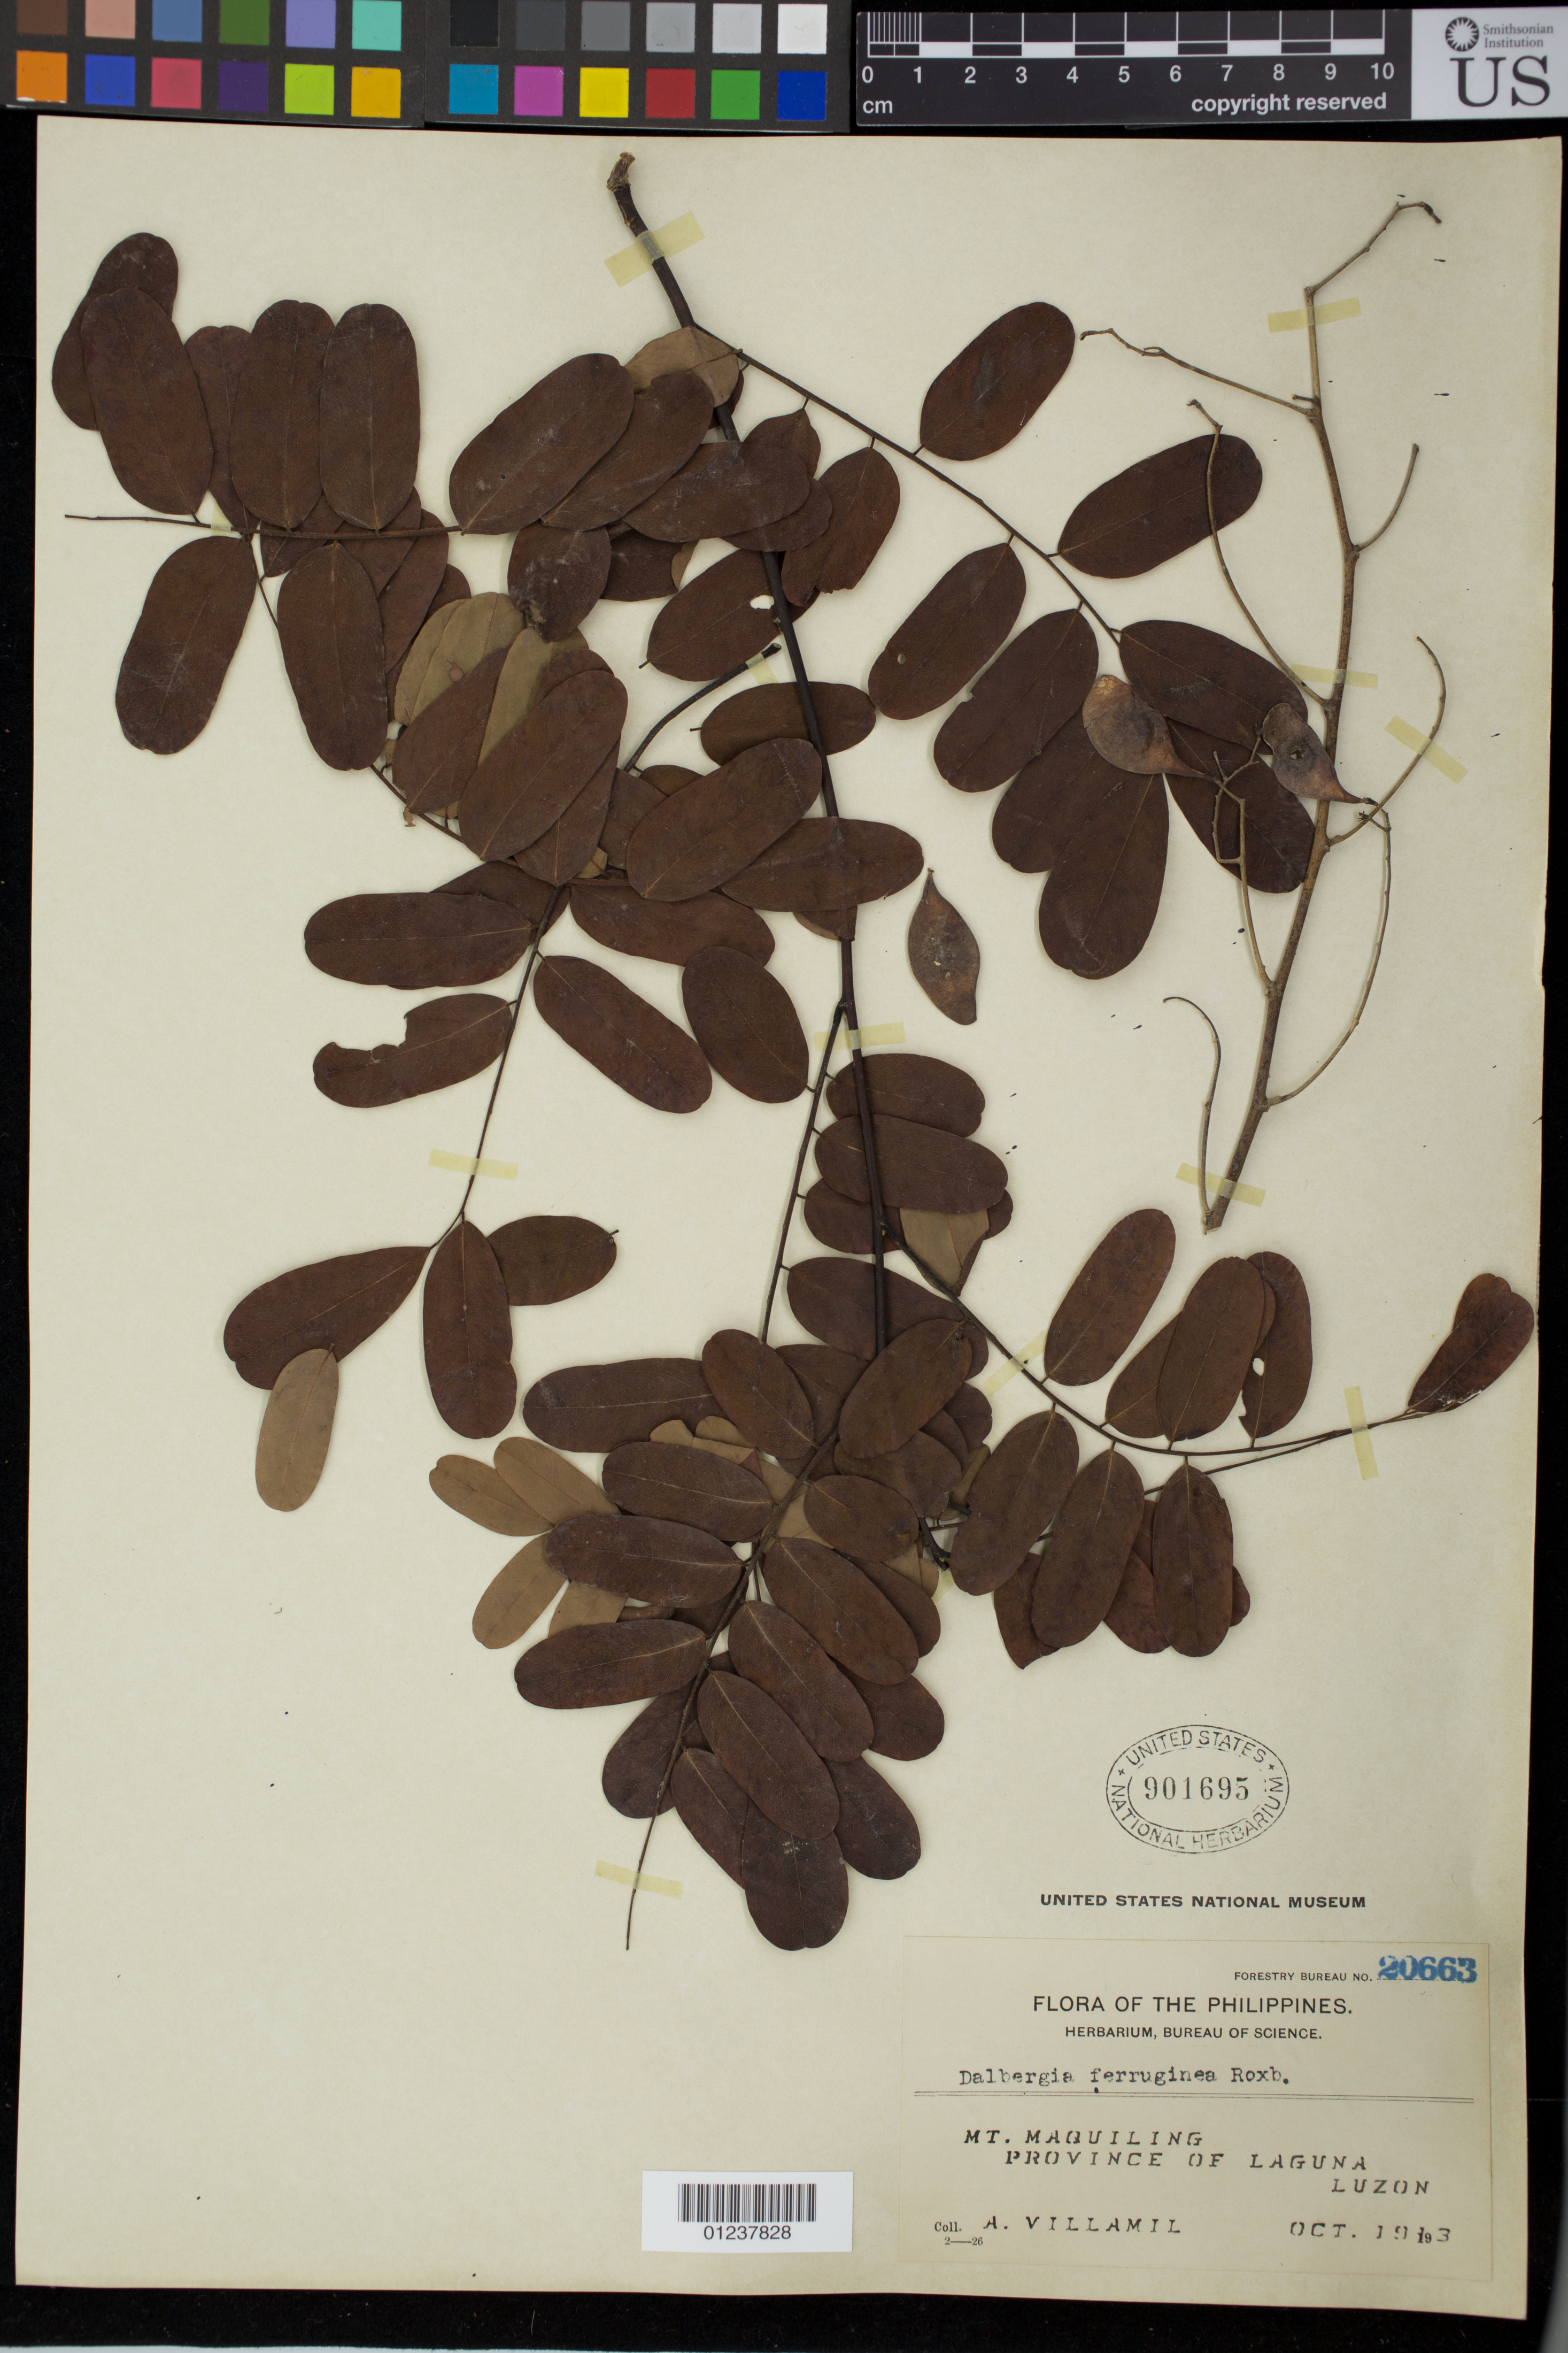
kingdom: Plantae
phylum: Tracheophyta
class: Magnoliopsida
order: Fabales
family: Fabaceae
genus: Dalbergia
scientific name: Dalbergia ferruginea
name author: Roxb.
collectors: A. Villamil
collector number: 20663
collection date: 1913-10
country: Philippines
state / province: Calabarzon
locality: Mount Maquiling, Province of Laguna. Island of Luzon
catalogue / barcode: US 901695